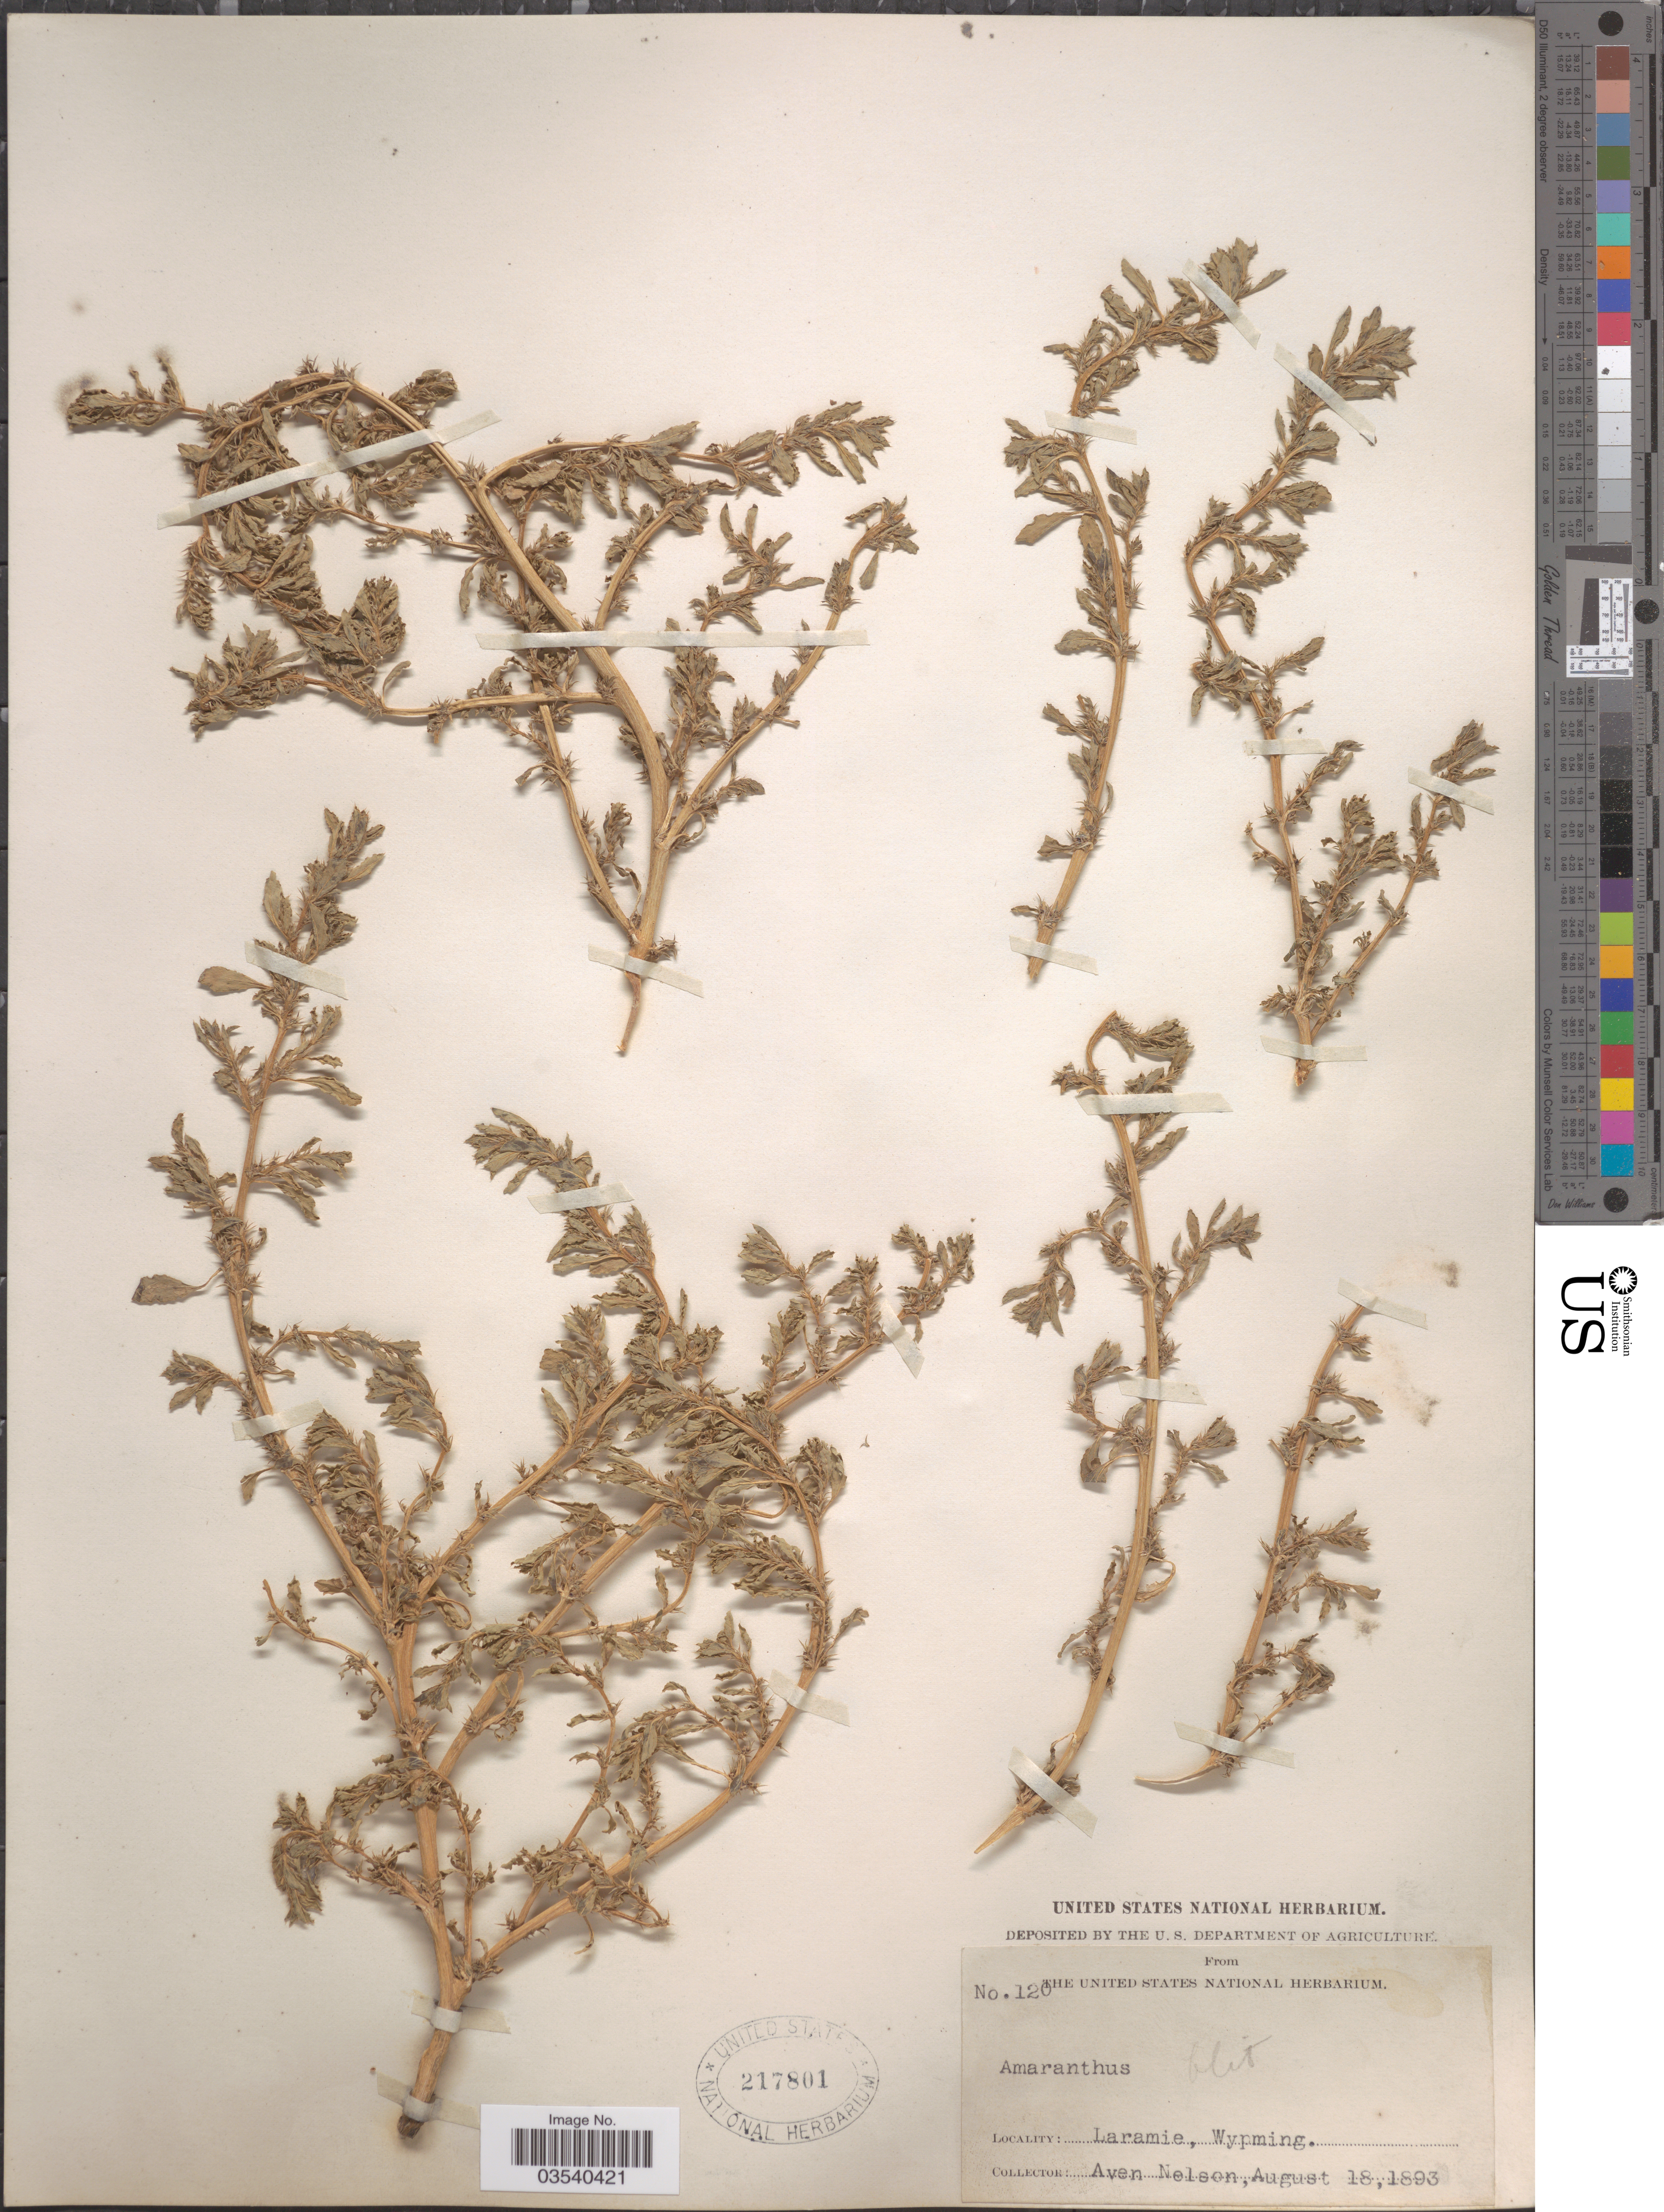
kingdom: Plantae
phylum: Tracheophyta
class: Magnoliopsida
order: Caryophyllales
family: Amaranthaceae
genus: Amaranthus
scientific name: Amaranthus graecizans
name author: L.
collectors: A. Nelson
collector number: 120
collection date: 1893-08-18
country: United States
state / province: Wyoming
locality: Laramie.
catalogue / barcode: US 217801